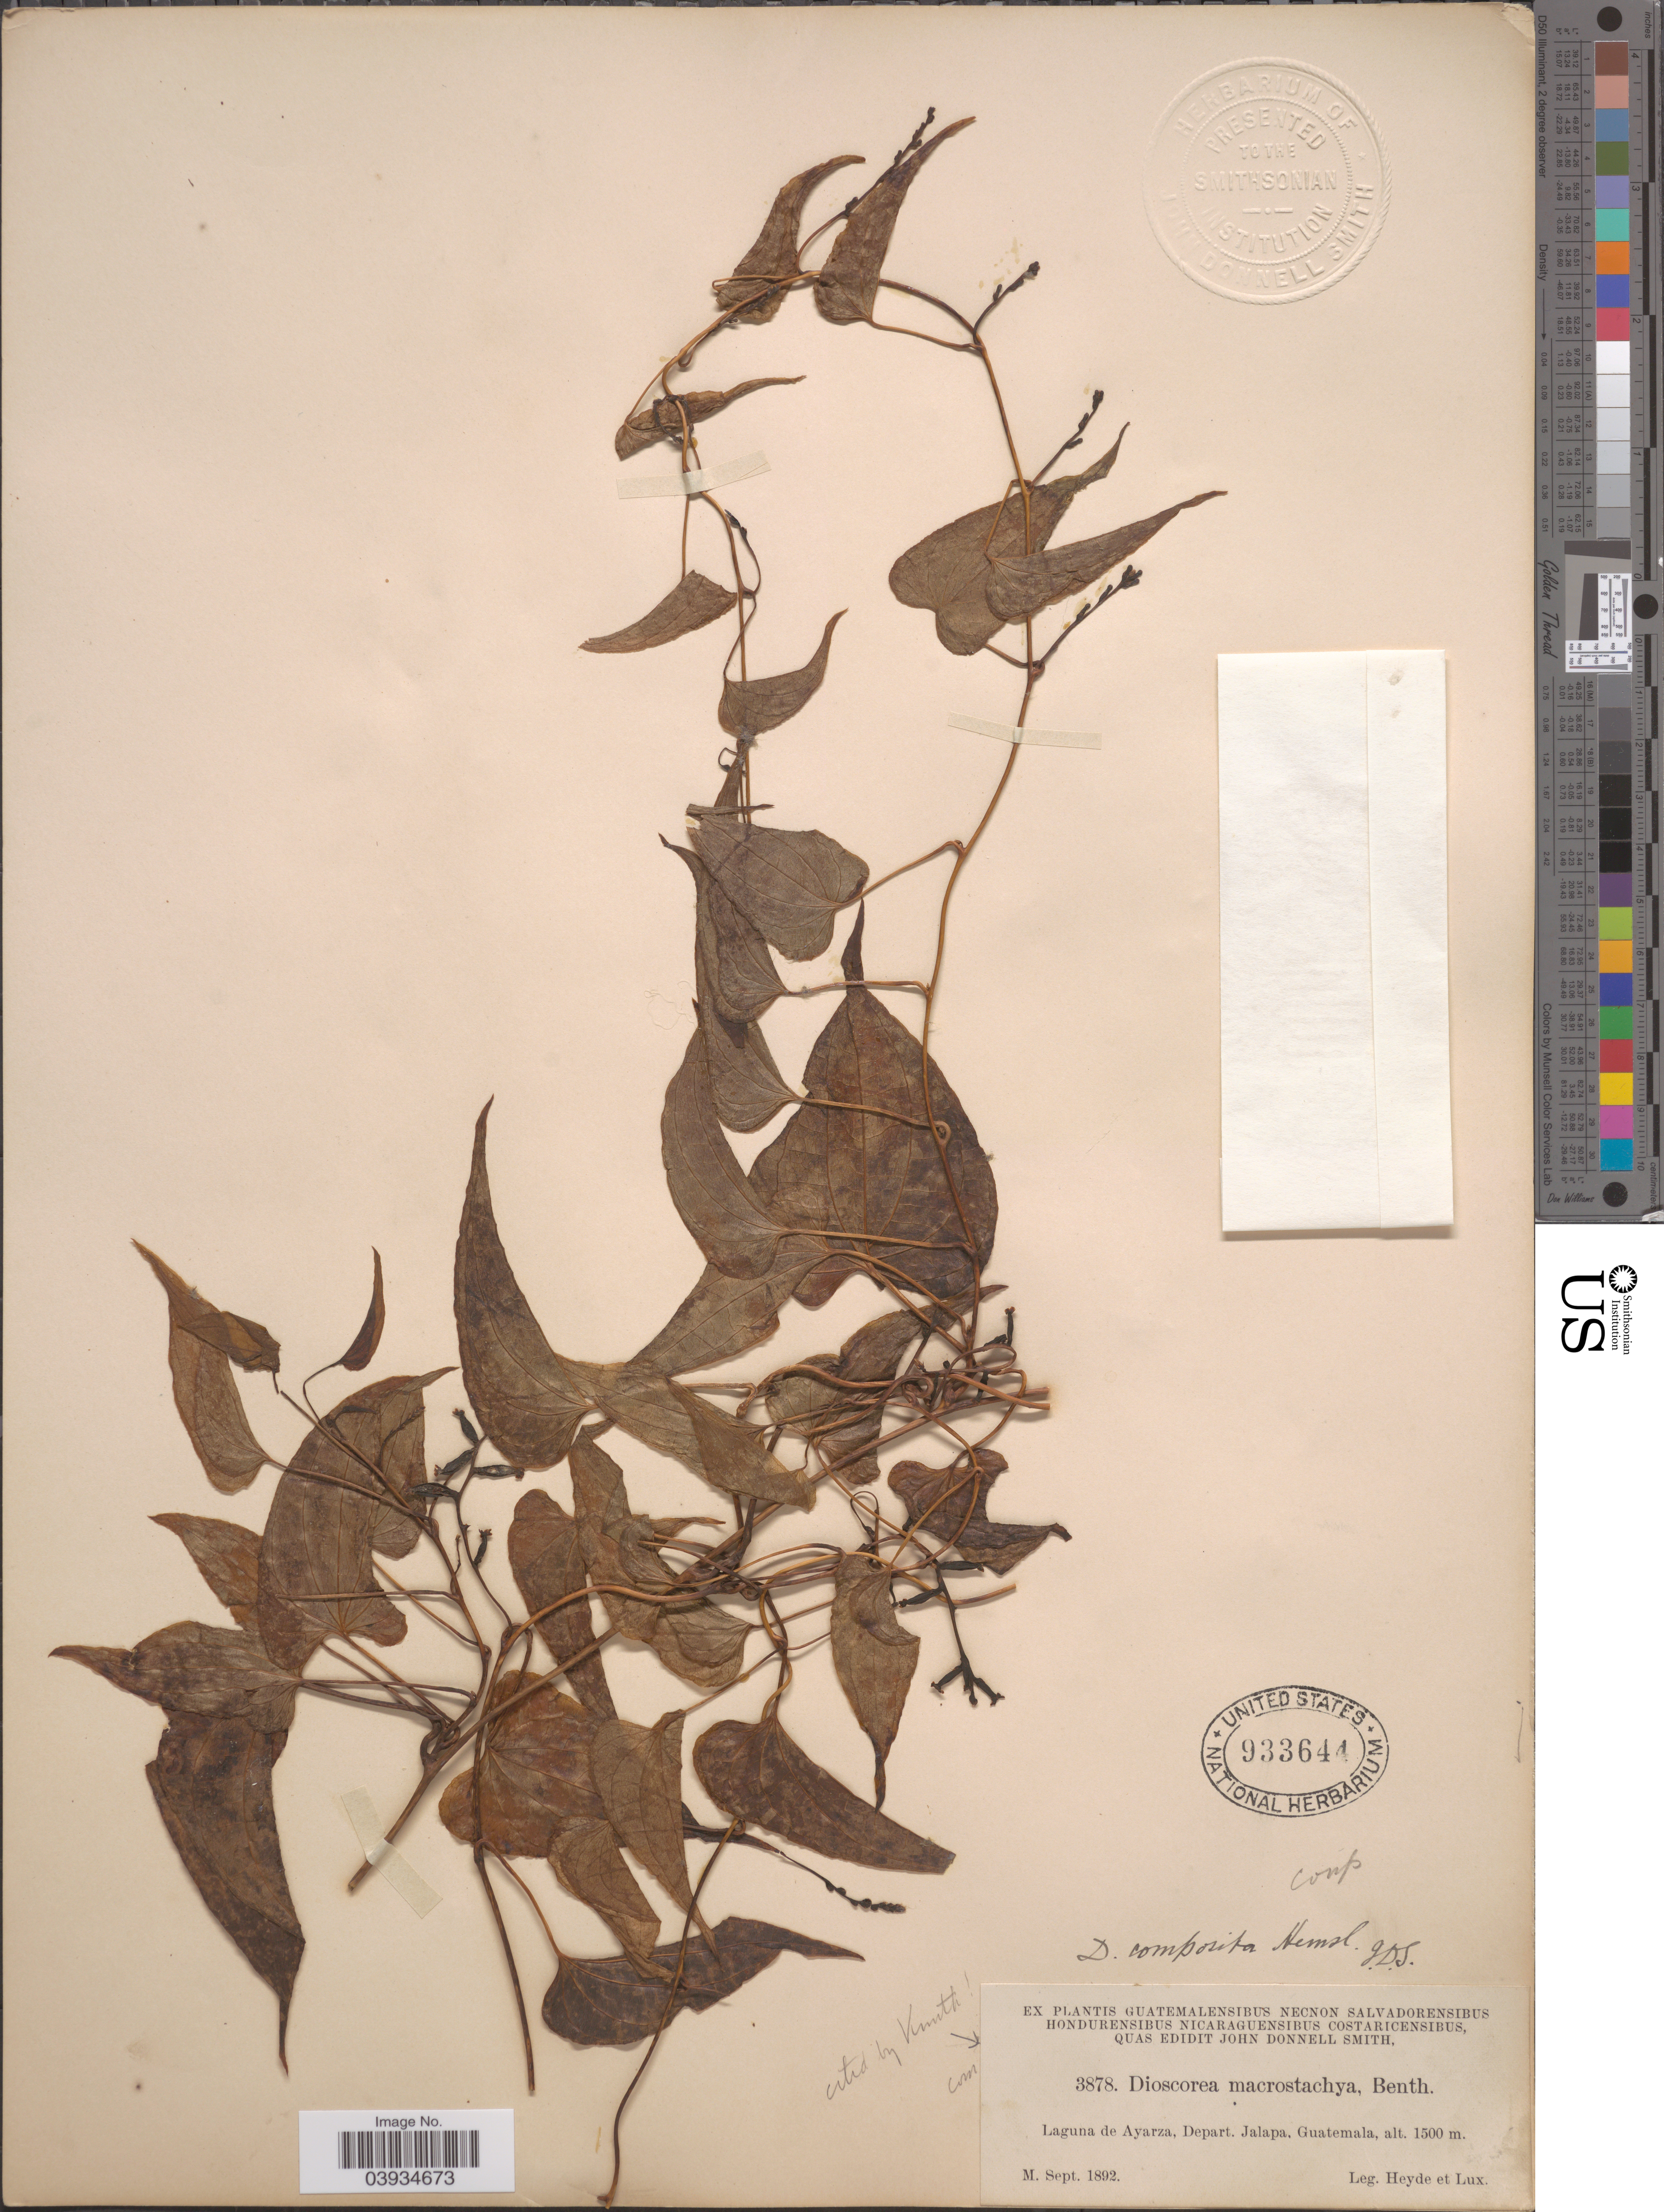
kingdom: Plantae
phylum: Tracheophyta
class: Liliopsida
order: Dioscoreales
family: Dioscoreaceae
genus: Dioscorea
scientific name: Dioscorea mexicana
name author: Scheidw.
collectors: Heyde & Lux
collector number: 3878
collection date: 1892-09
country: Guatemala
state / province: Jalapa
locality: Laguna de Ayarza, Depart. Jalapa.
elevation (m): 1500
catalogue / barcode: US 933644